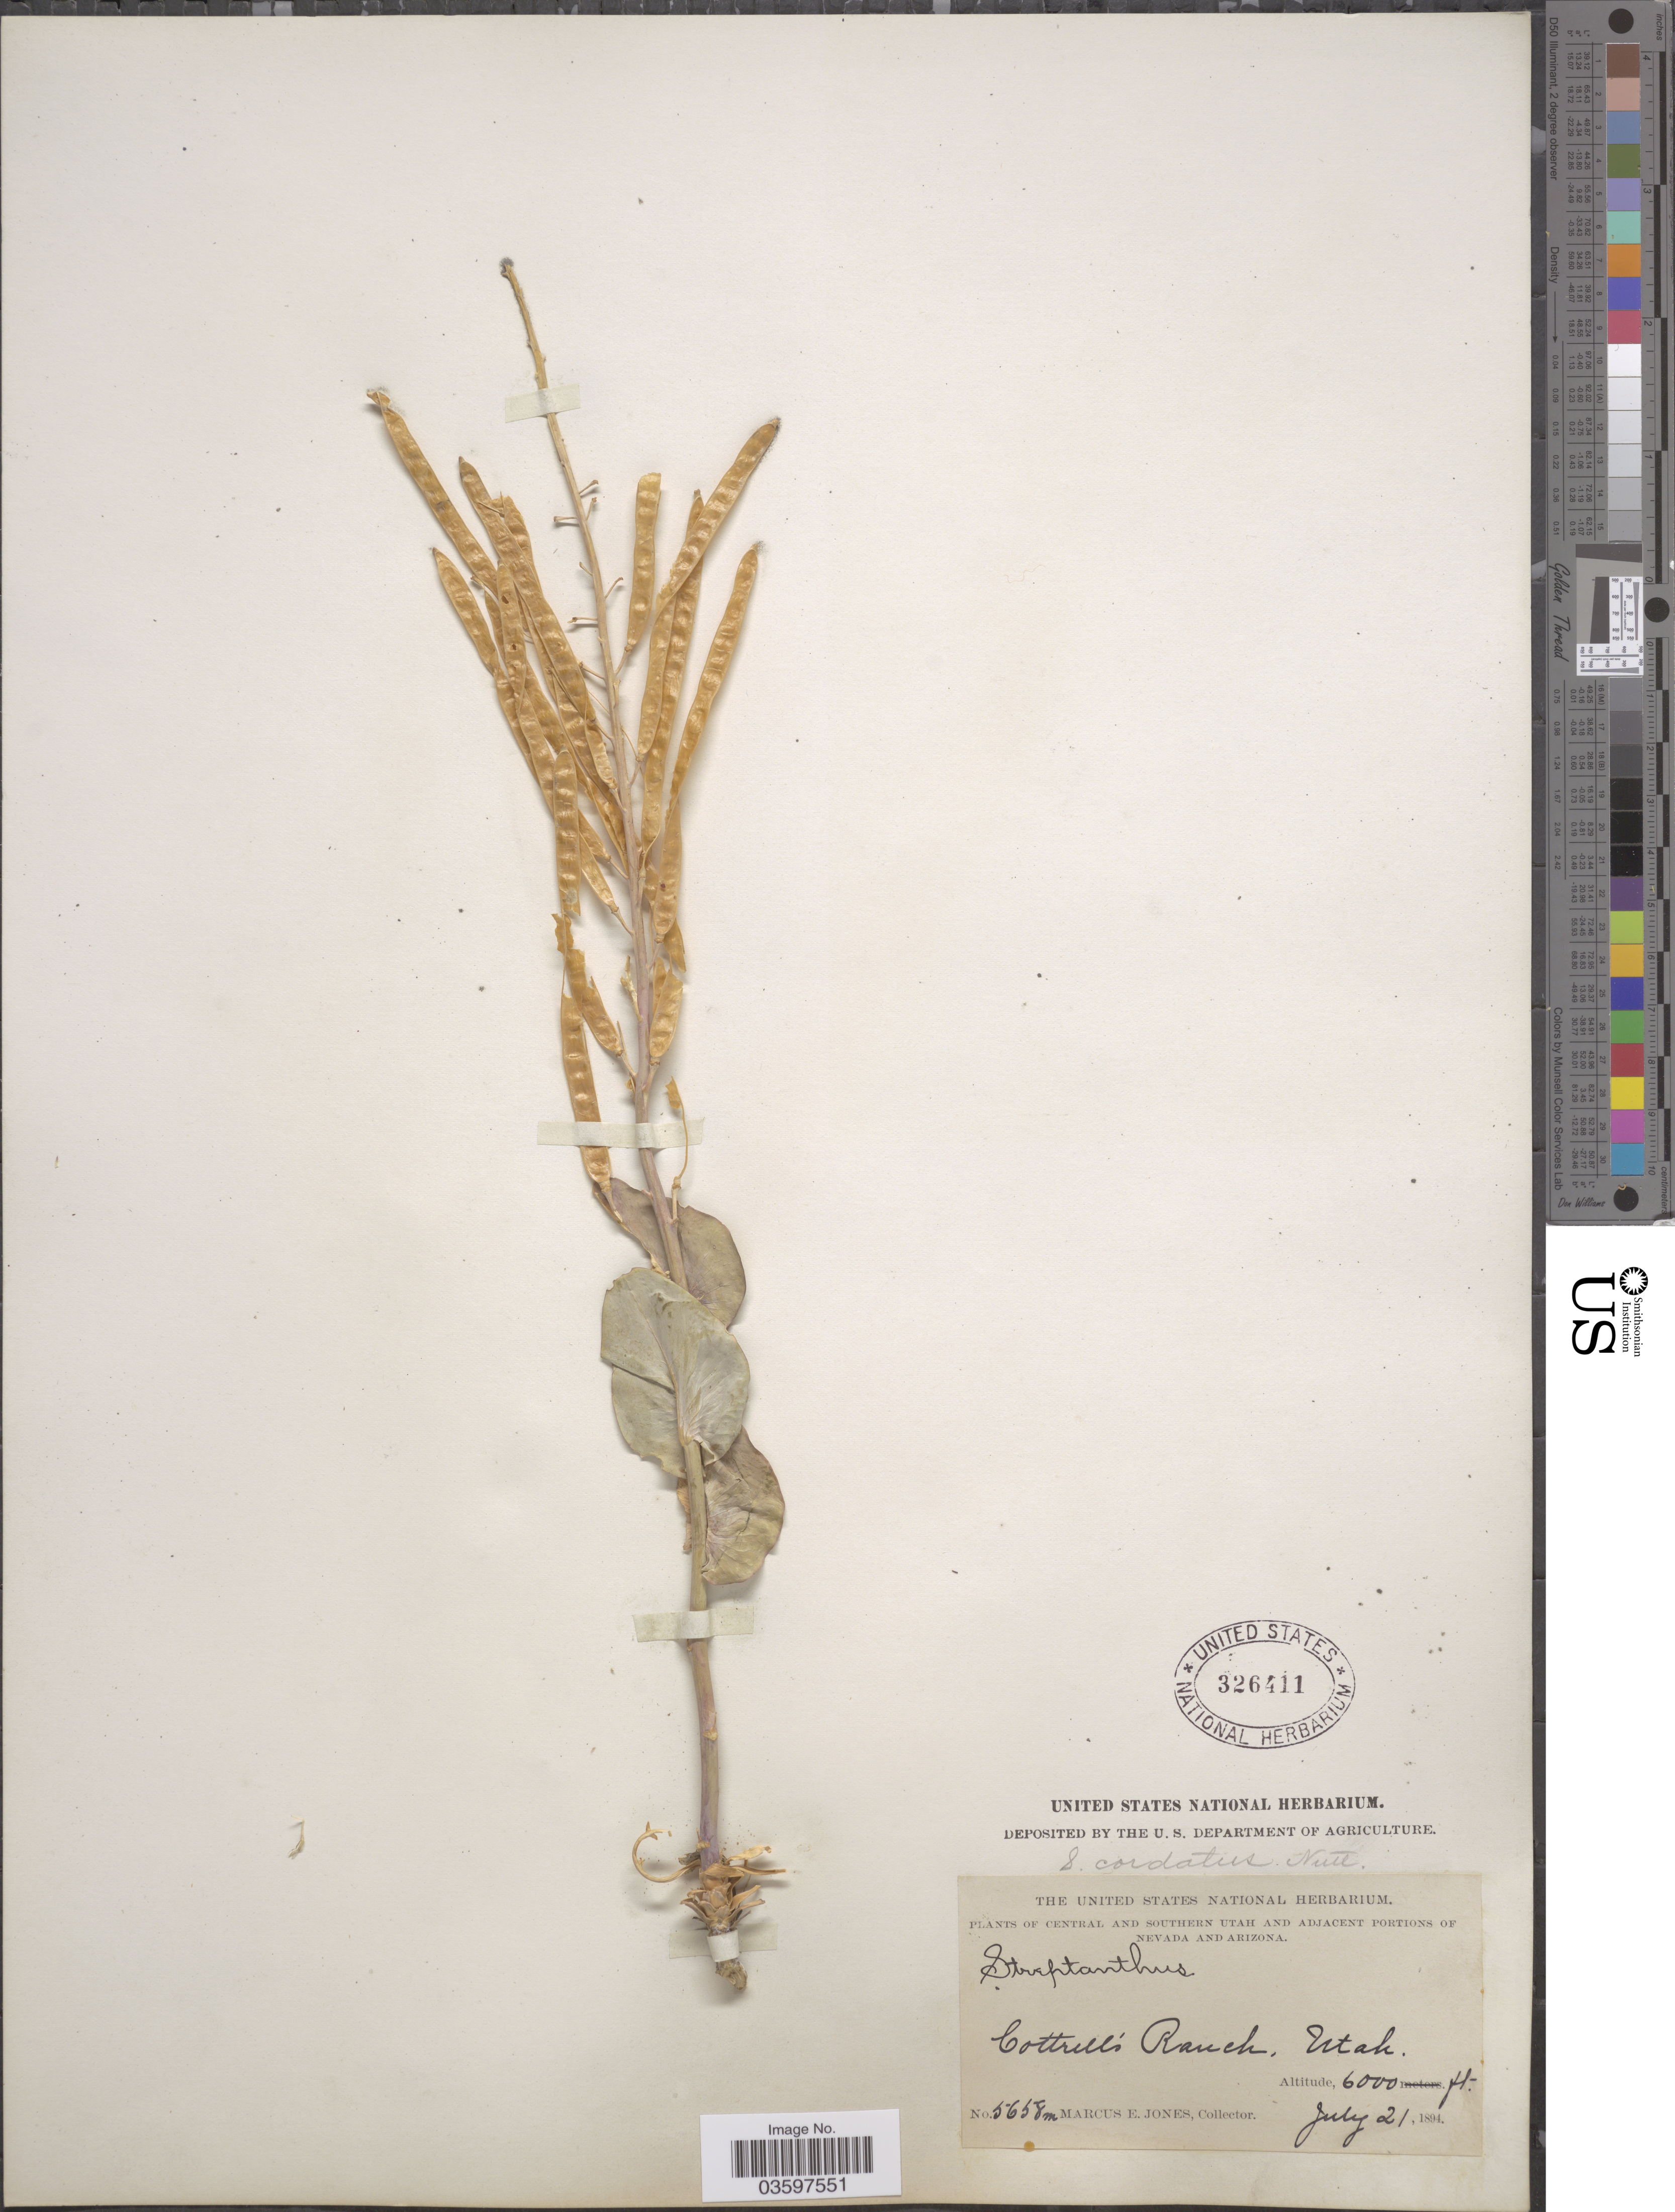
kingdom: Plantae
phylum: Tracheophyta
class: Magnoliopsida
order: Brassicales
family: Brassicaceae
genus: Streptanthus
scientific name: Streptanthus cordatus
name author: Nutt. ex Torr. & A. Gray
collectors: M. E. Jones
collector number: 5658m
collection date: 1894-07-21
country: United States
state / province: Utah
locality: Central and Southern Utah. Cottrell's Ranch.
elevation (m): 1829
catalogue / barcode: US 326411